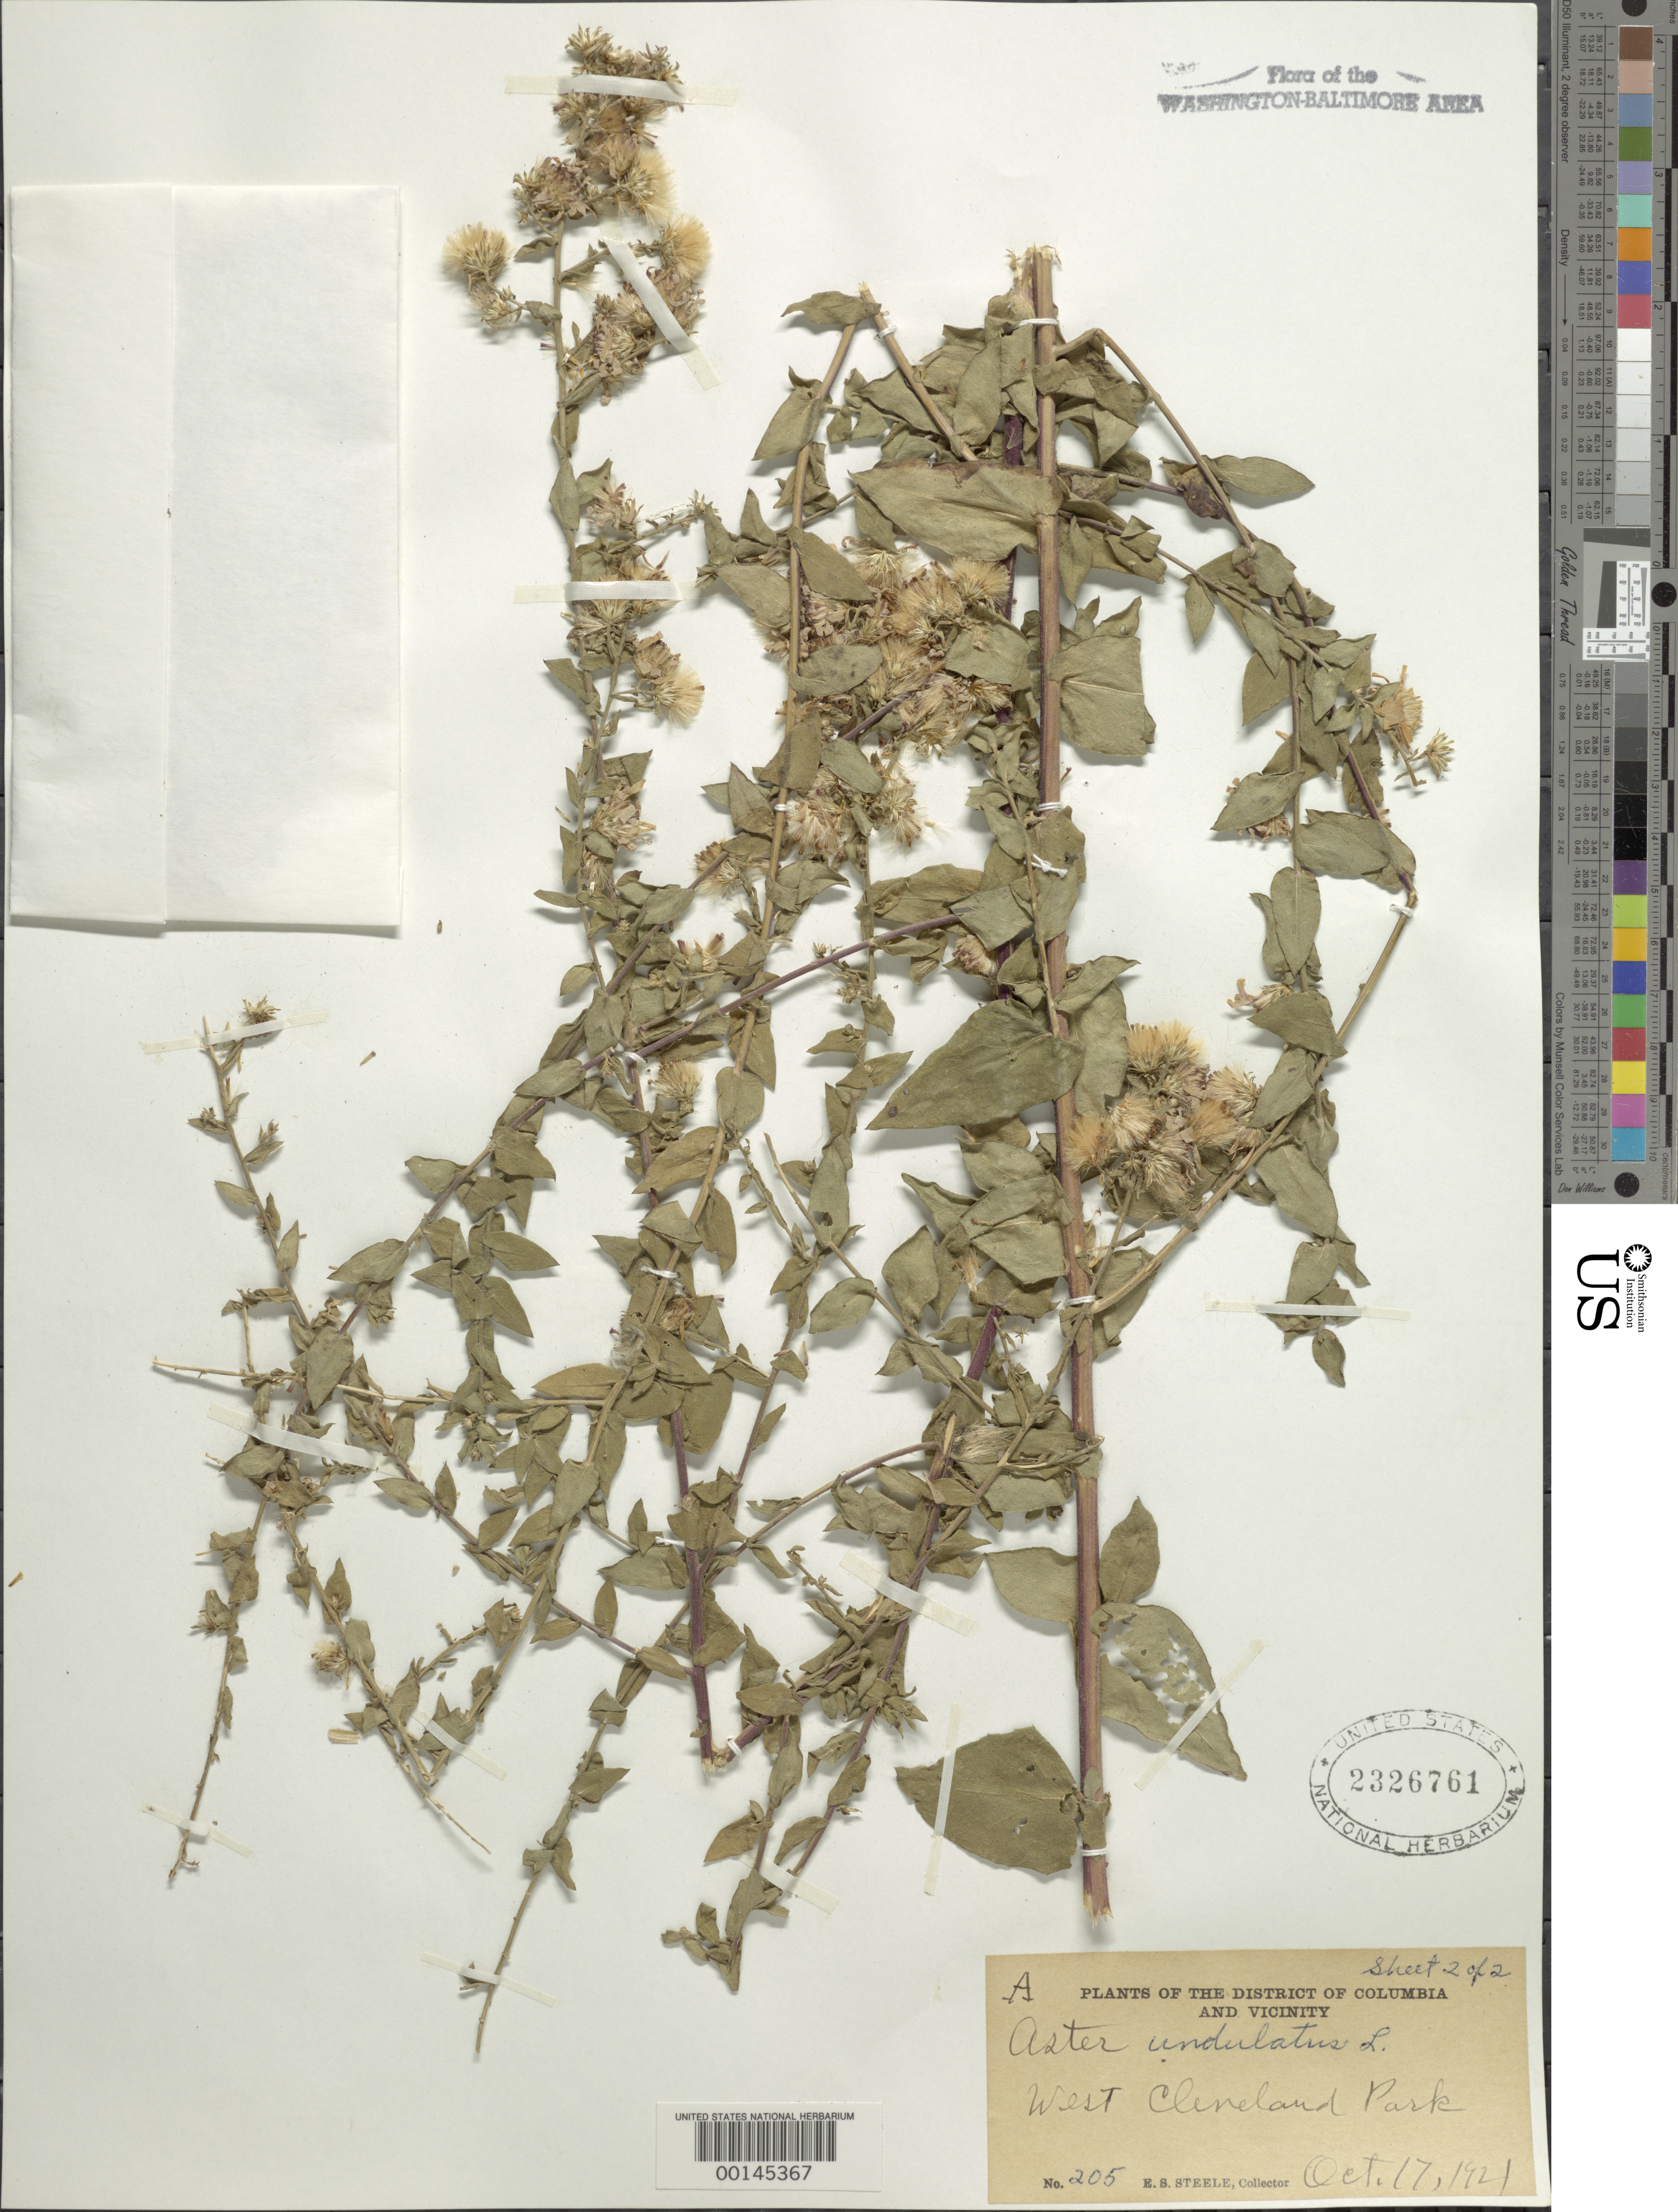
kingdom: Plantae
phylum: Tracheophyta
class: Magnoliopsida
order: Asterales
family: Asteraceae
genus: Symphyotrichum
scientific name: Symphyotrichum undulatum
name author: (L.) G.L. Nesom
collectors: E. Steele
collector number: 205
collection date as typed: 17 Oct 1921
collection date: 1921-10-17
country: United States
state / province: District of Columbia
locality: West Cleveland Park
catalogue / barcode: US 2326761